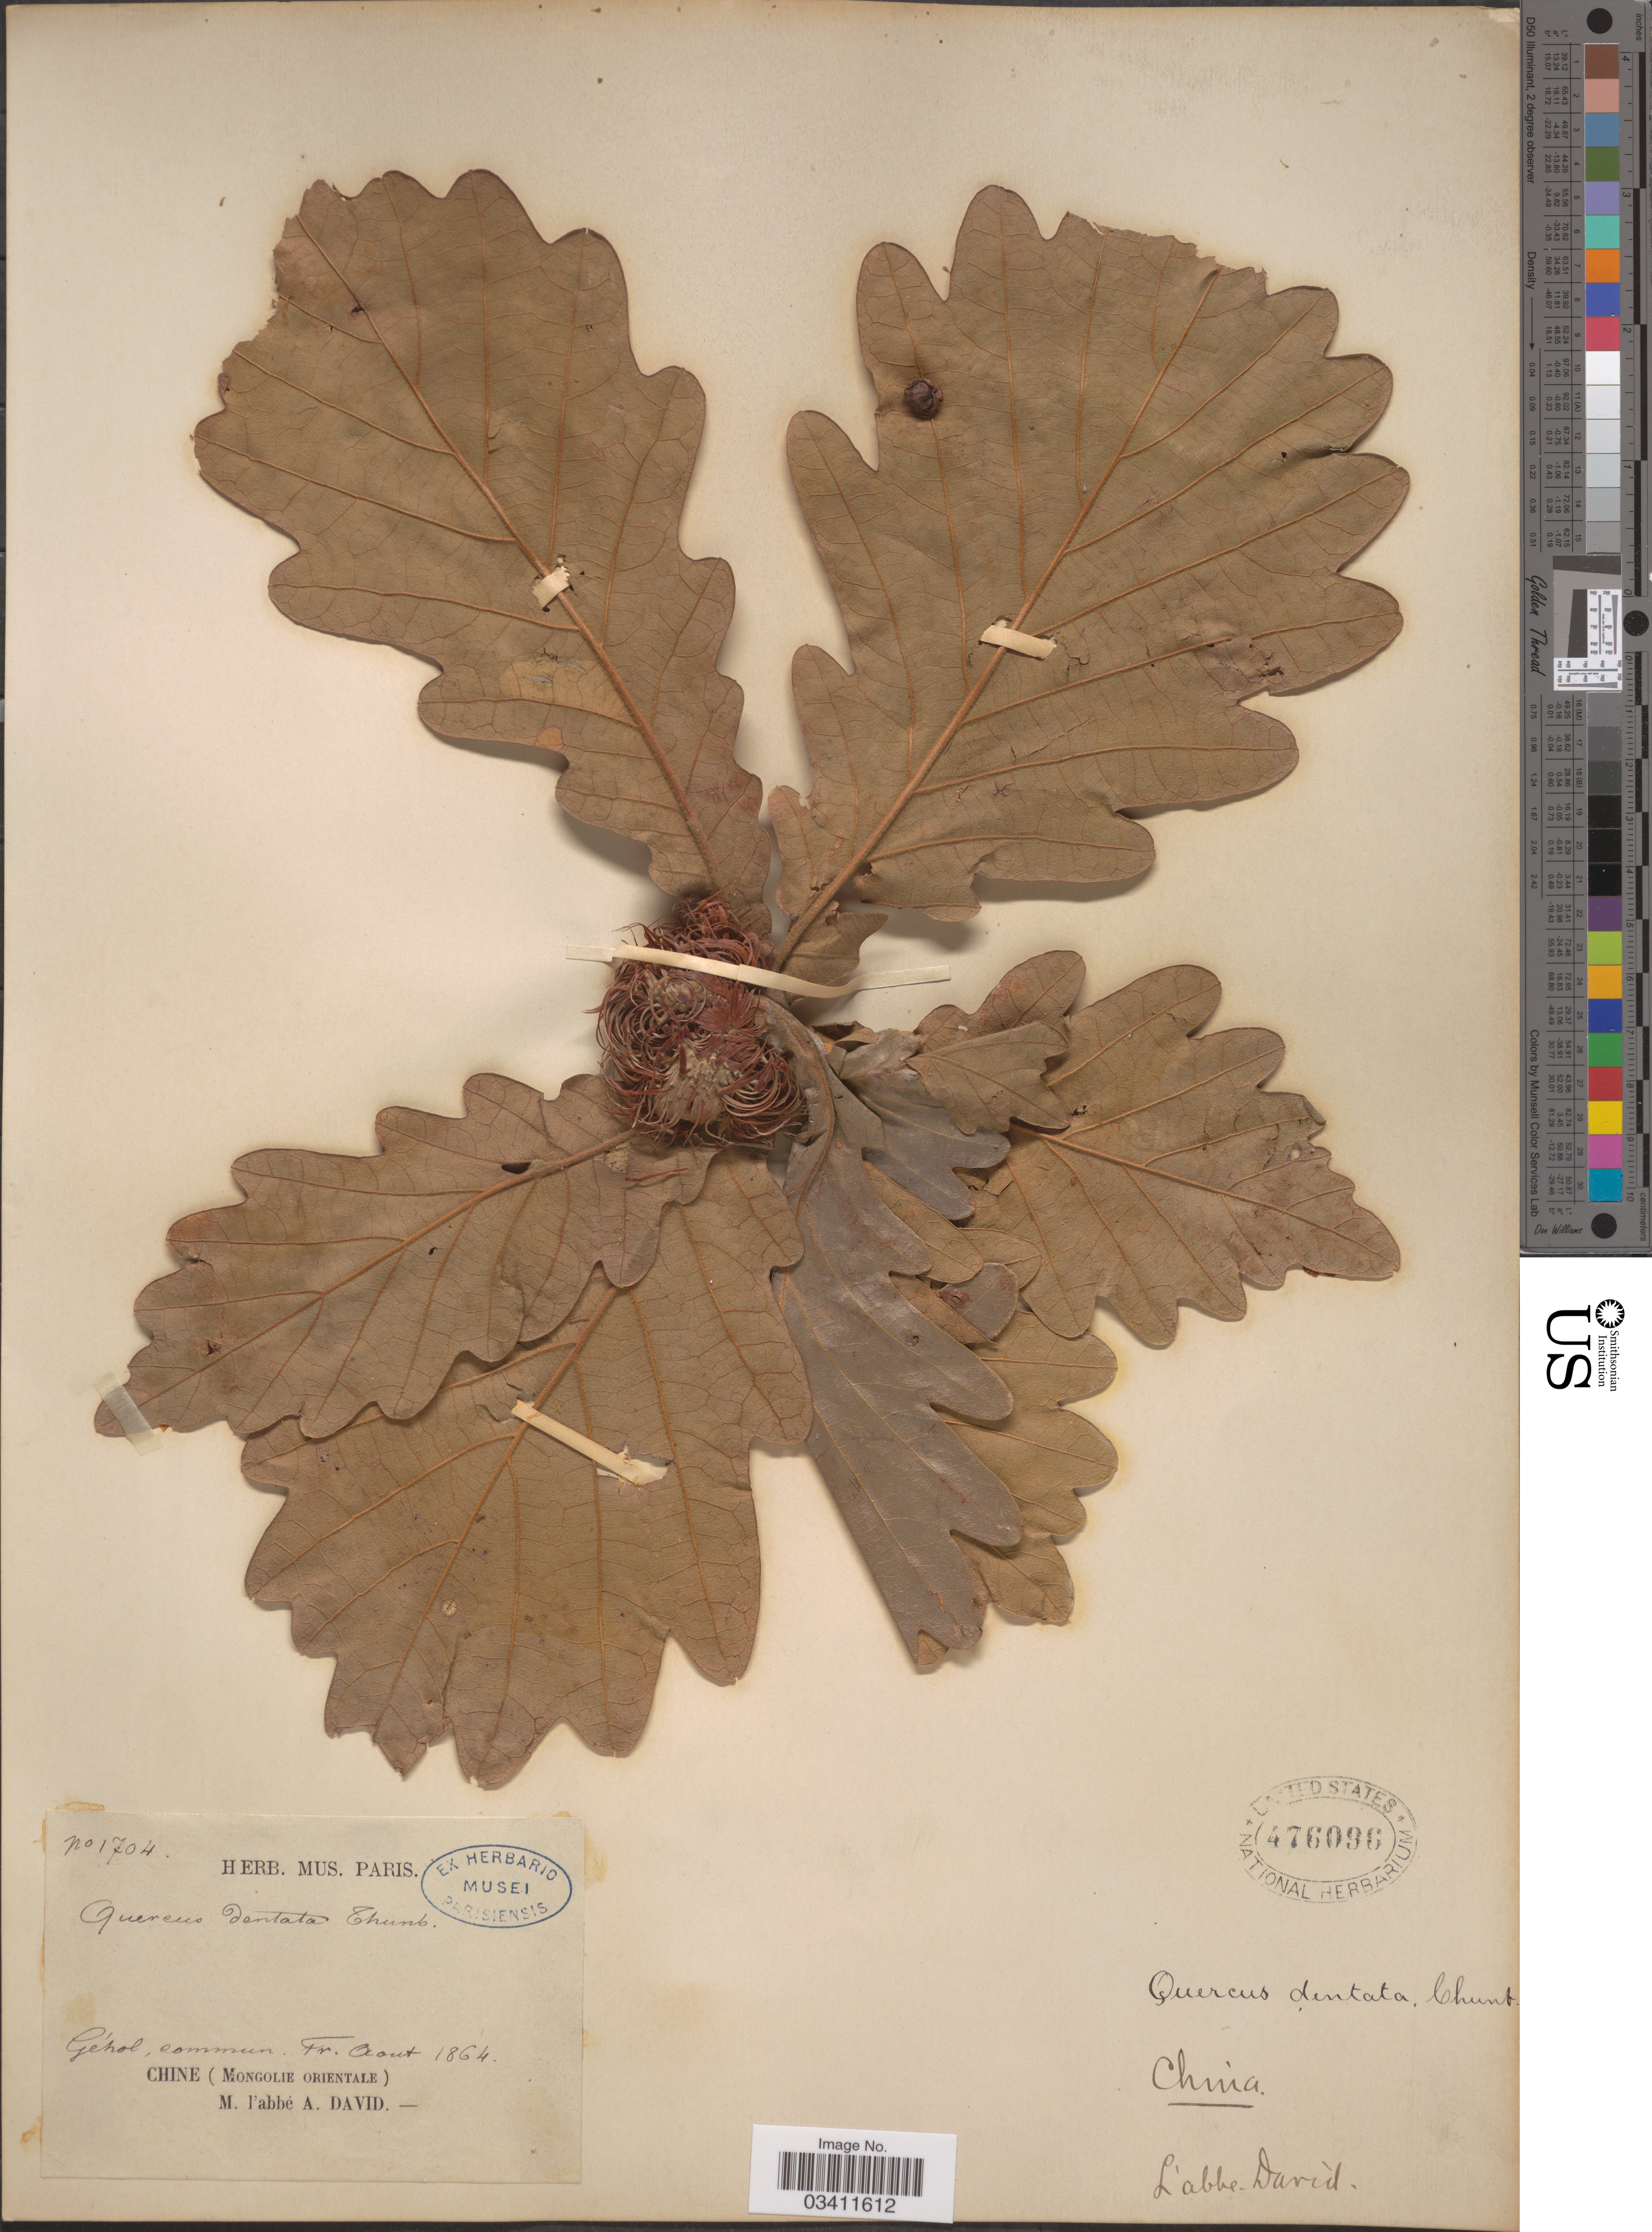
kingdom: Plantae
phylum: Tracheophyta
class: Magnoliopsida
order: Fagales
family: Fagaceae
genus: Quercus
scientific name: Quercus dentata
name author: Thunb.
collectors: A. David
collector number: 1704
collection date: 1864-08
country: China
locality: Géhol. Chine (Mongolie Orientale).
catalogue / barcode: US 476096